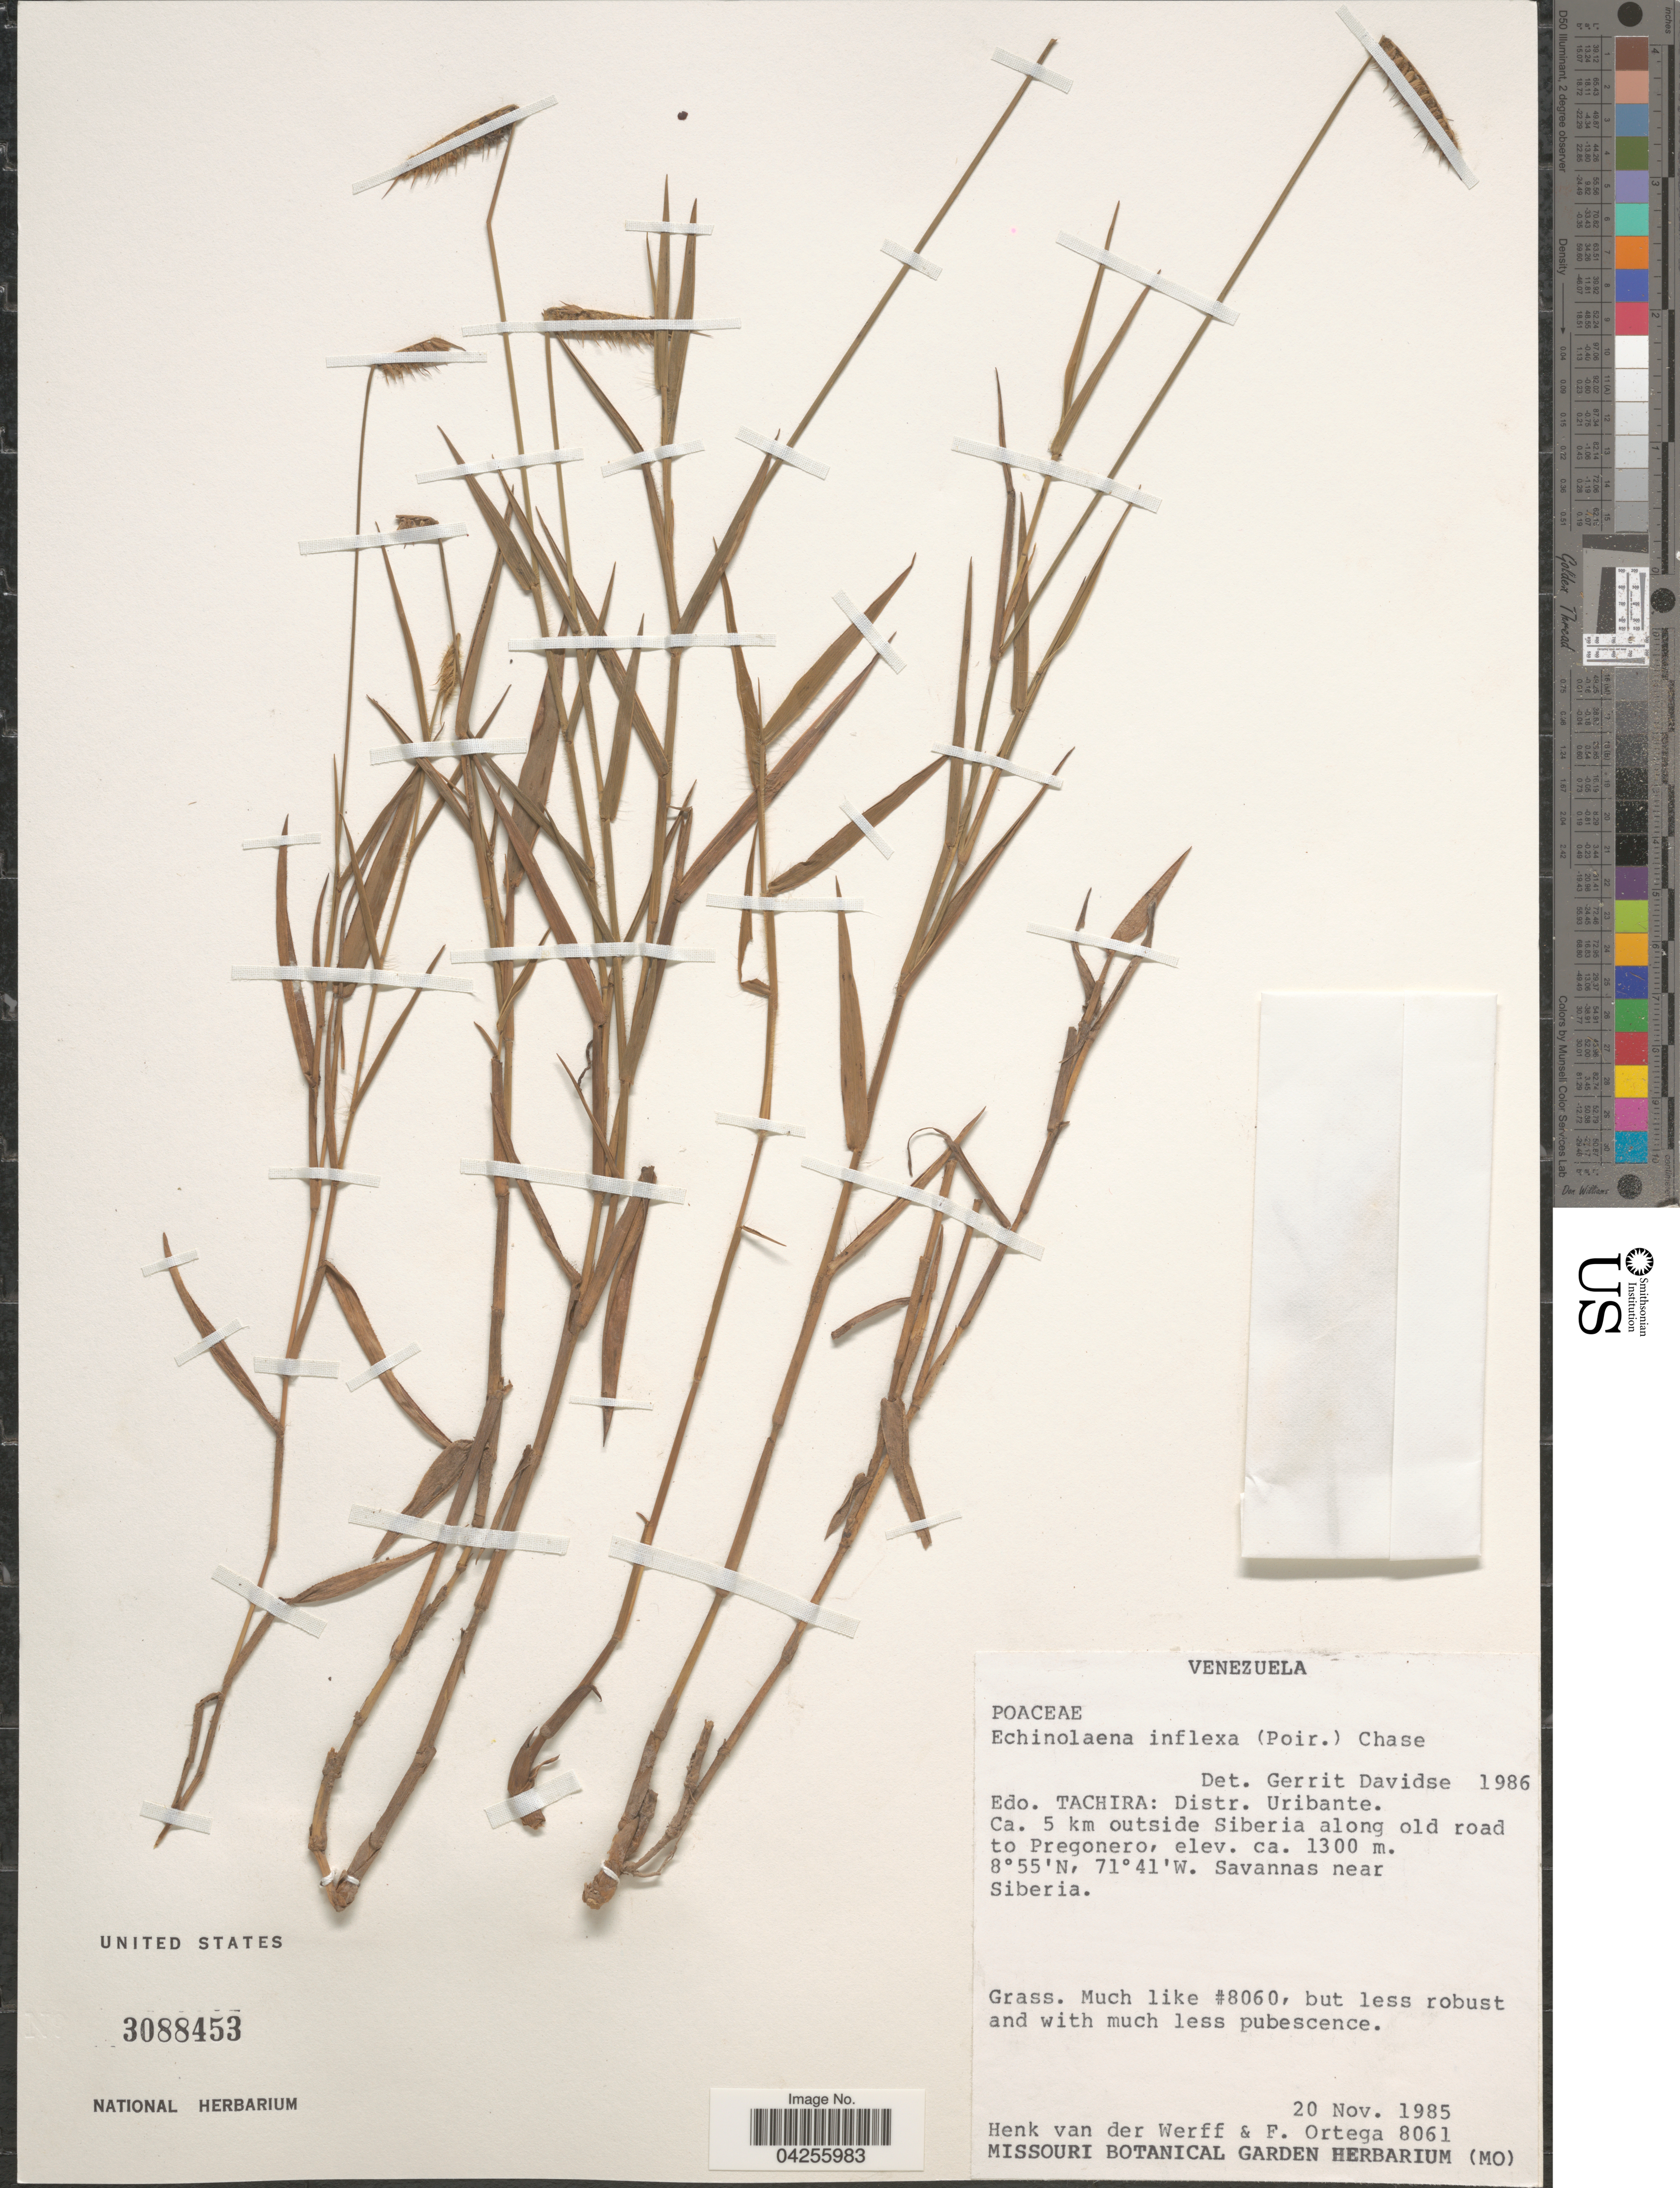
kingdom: Plantae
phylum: Tracheophyta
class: Liliopsida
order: Poales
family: Poaceae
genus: Echinolaena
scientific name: Echinolaena inflexa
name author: (Poir.) Chase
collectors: H. van der Werff & F. J. Ortega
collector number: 8061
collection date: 1985-11-20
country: Venezuela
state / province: Tachira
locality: Distr. Uribante. Ca. 5 km outside Siberia along old road to Pregonero. Savannas near Siberia.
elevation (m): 1300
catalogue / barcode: US 3088453